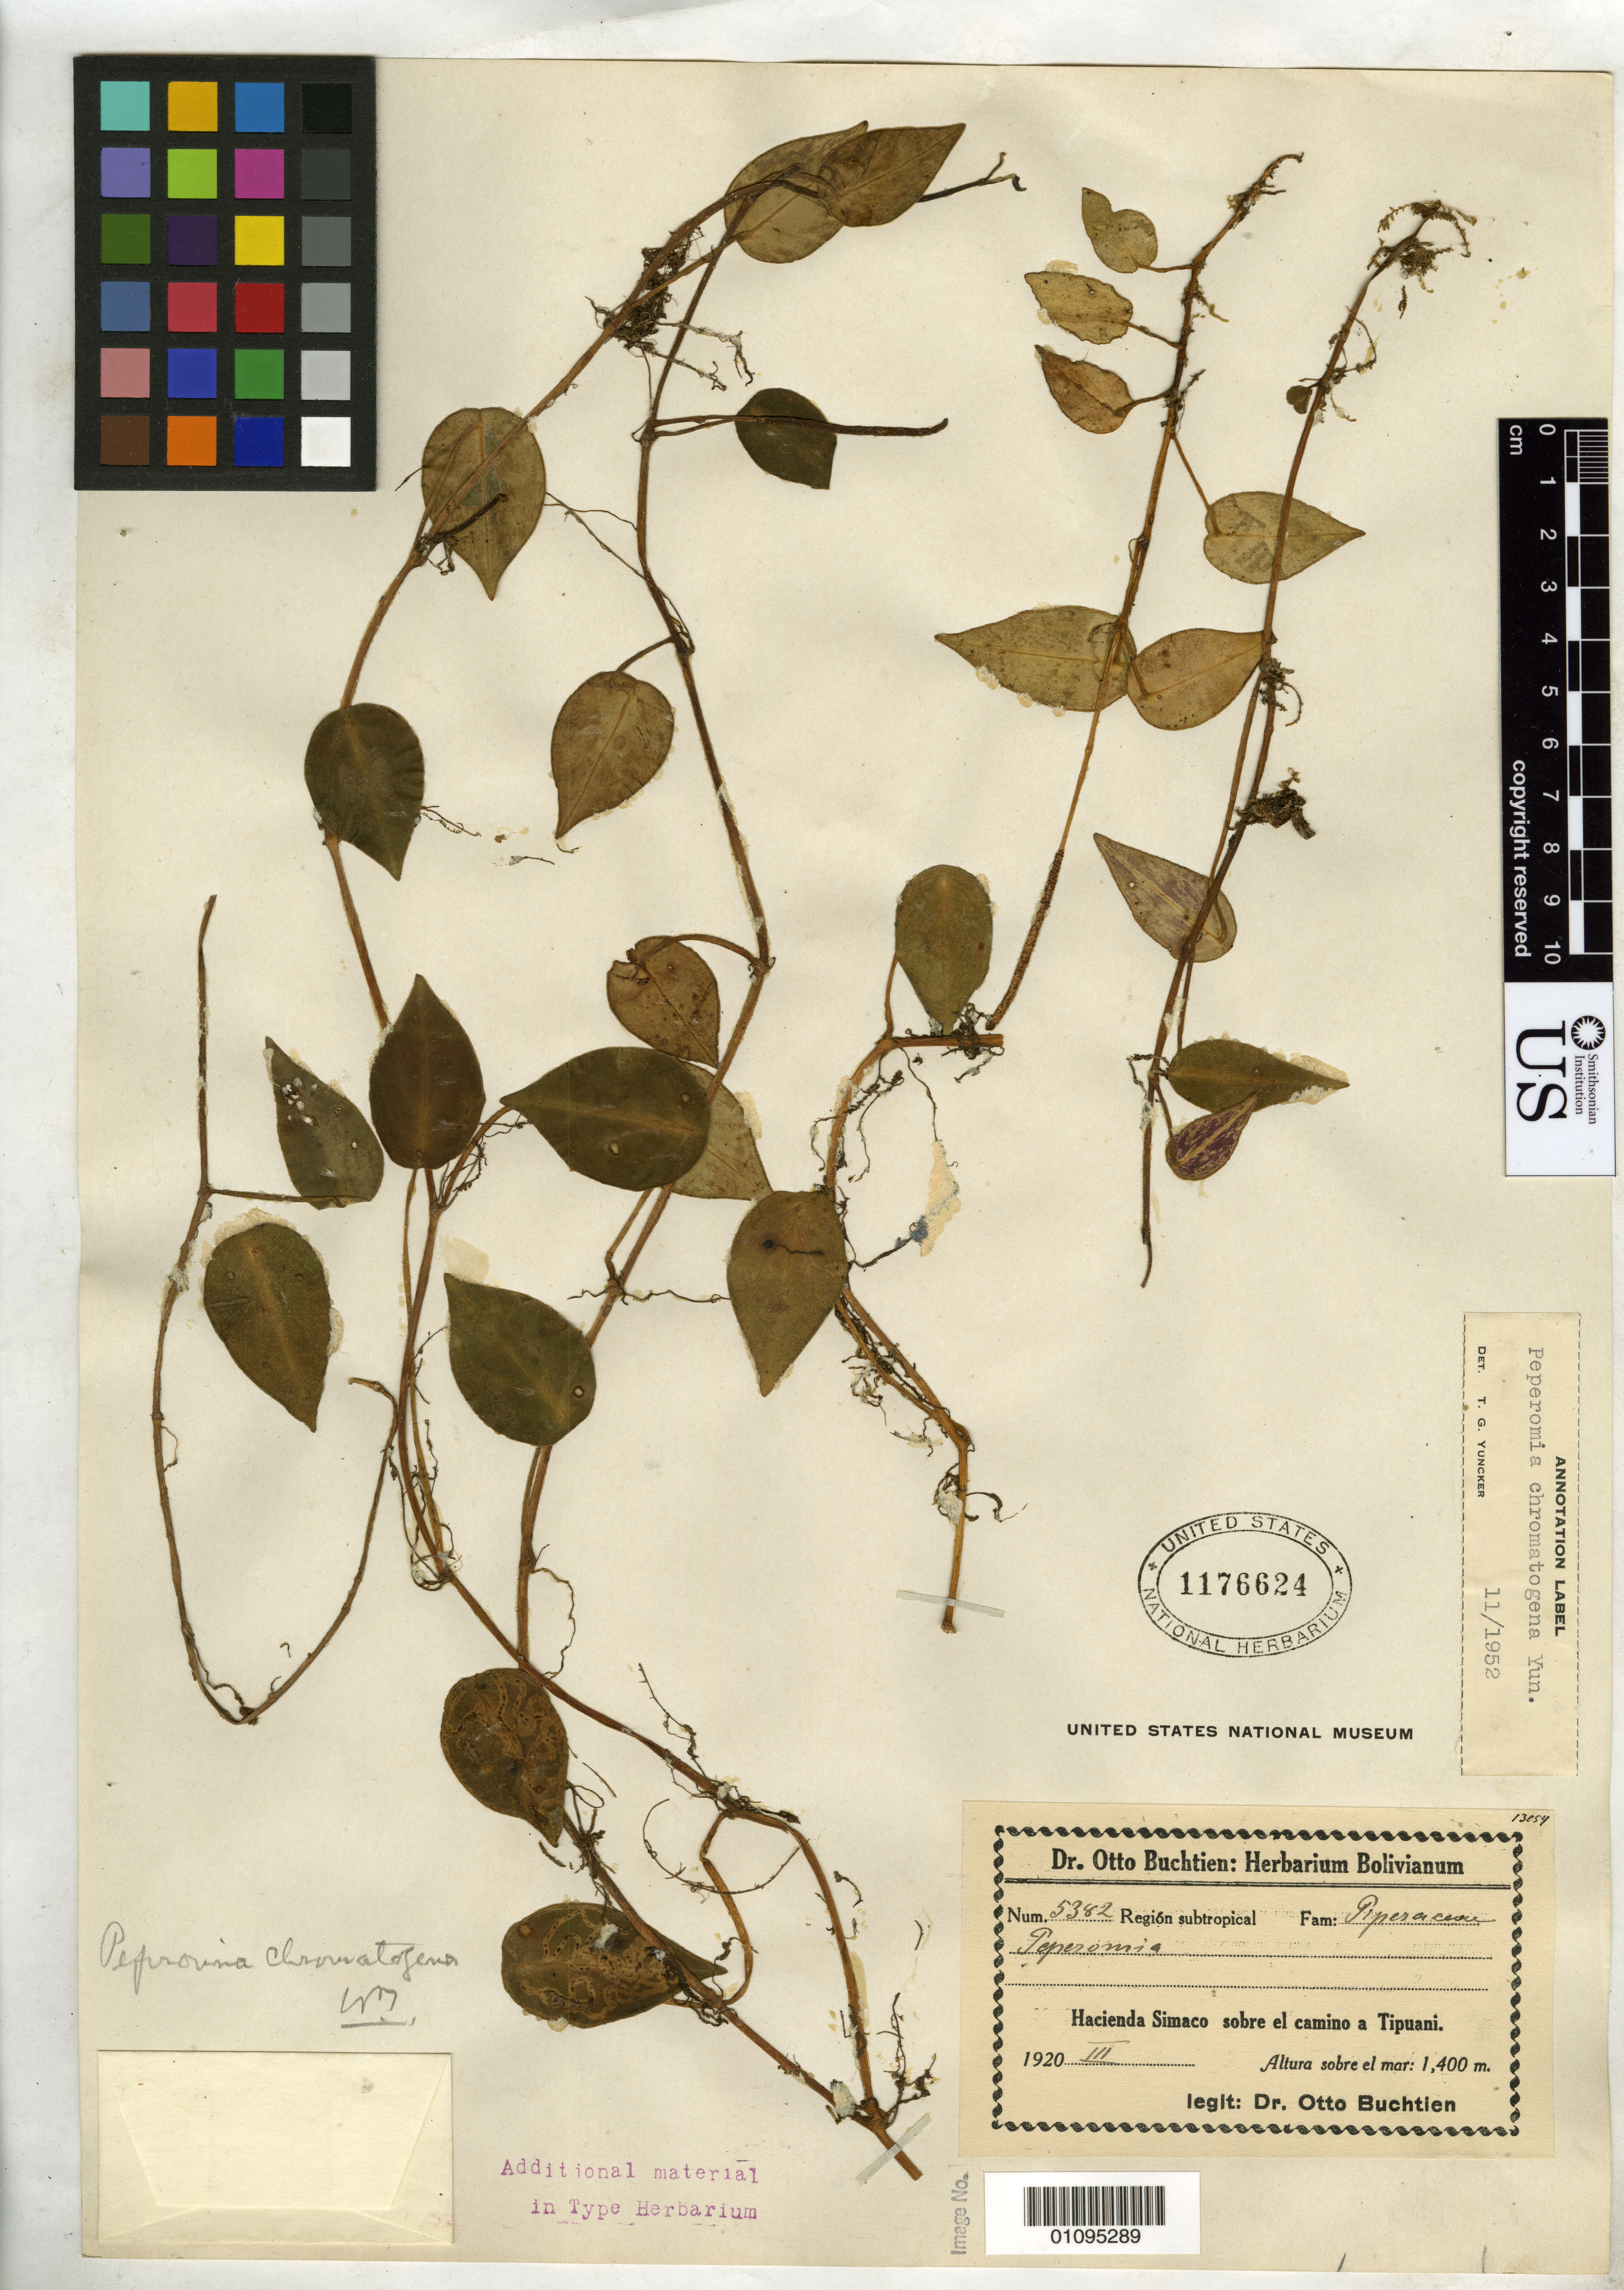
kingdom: Plantae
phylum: Tracheophyta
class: Magnoliopsida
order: Piperales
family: Piperaceae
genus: Peperomia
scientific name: Peperomia chromatogena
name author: Yunck.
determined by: Yuncker, T. G.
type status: Isotype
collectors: O. Buchtien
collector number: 5382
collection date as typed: Mar 1920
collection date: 1920-03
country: Bolivia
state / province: La Paz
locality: Hacienda Simaco, above road to Tipuani.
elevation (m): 1400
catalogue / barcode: US 1176624